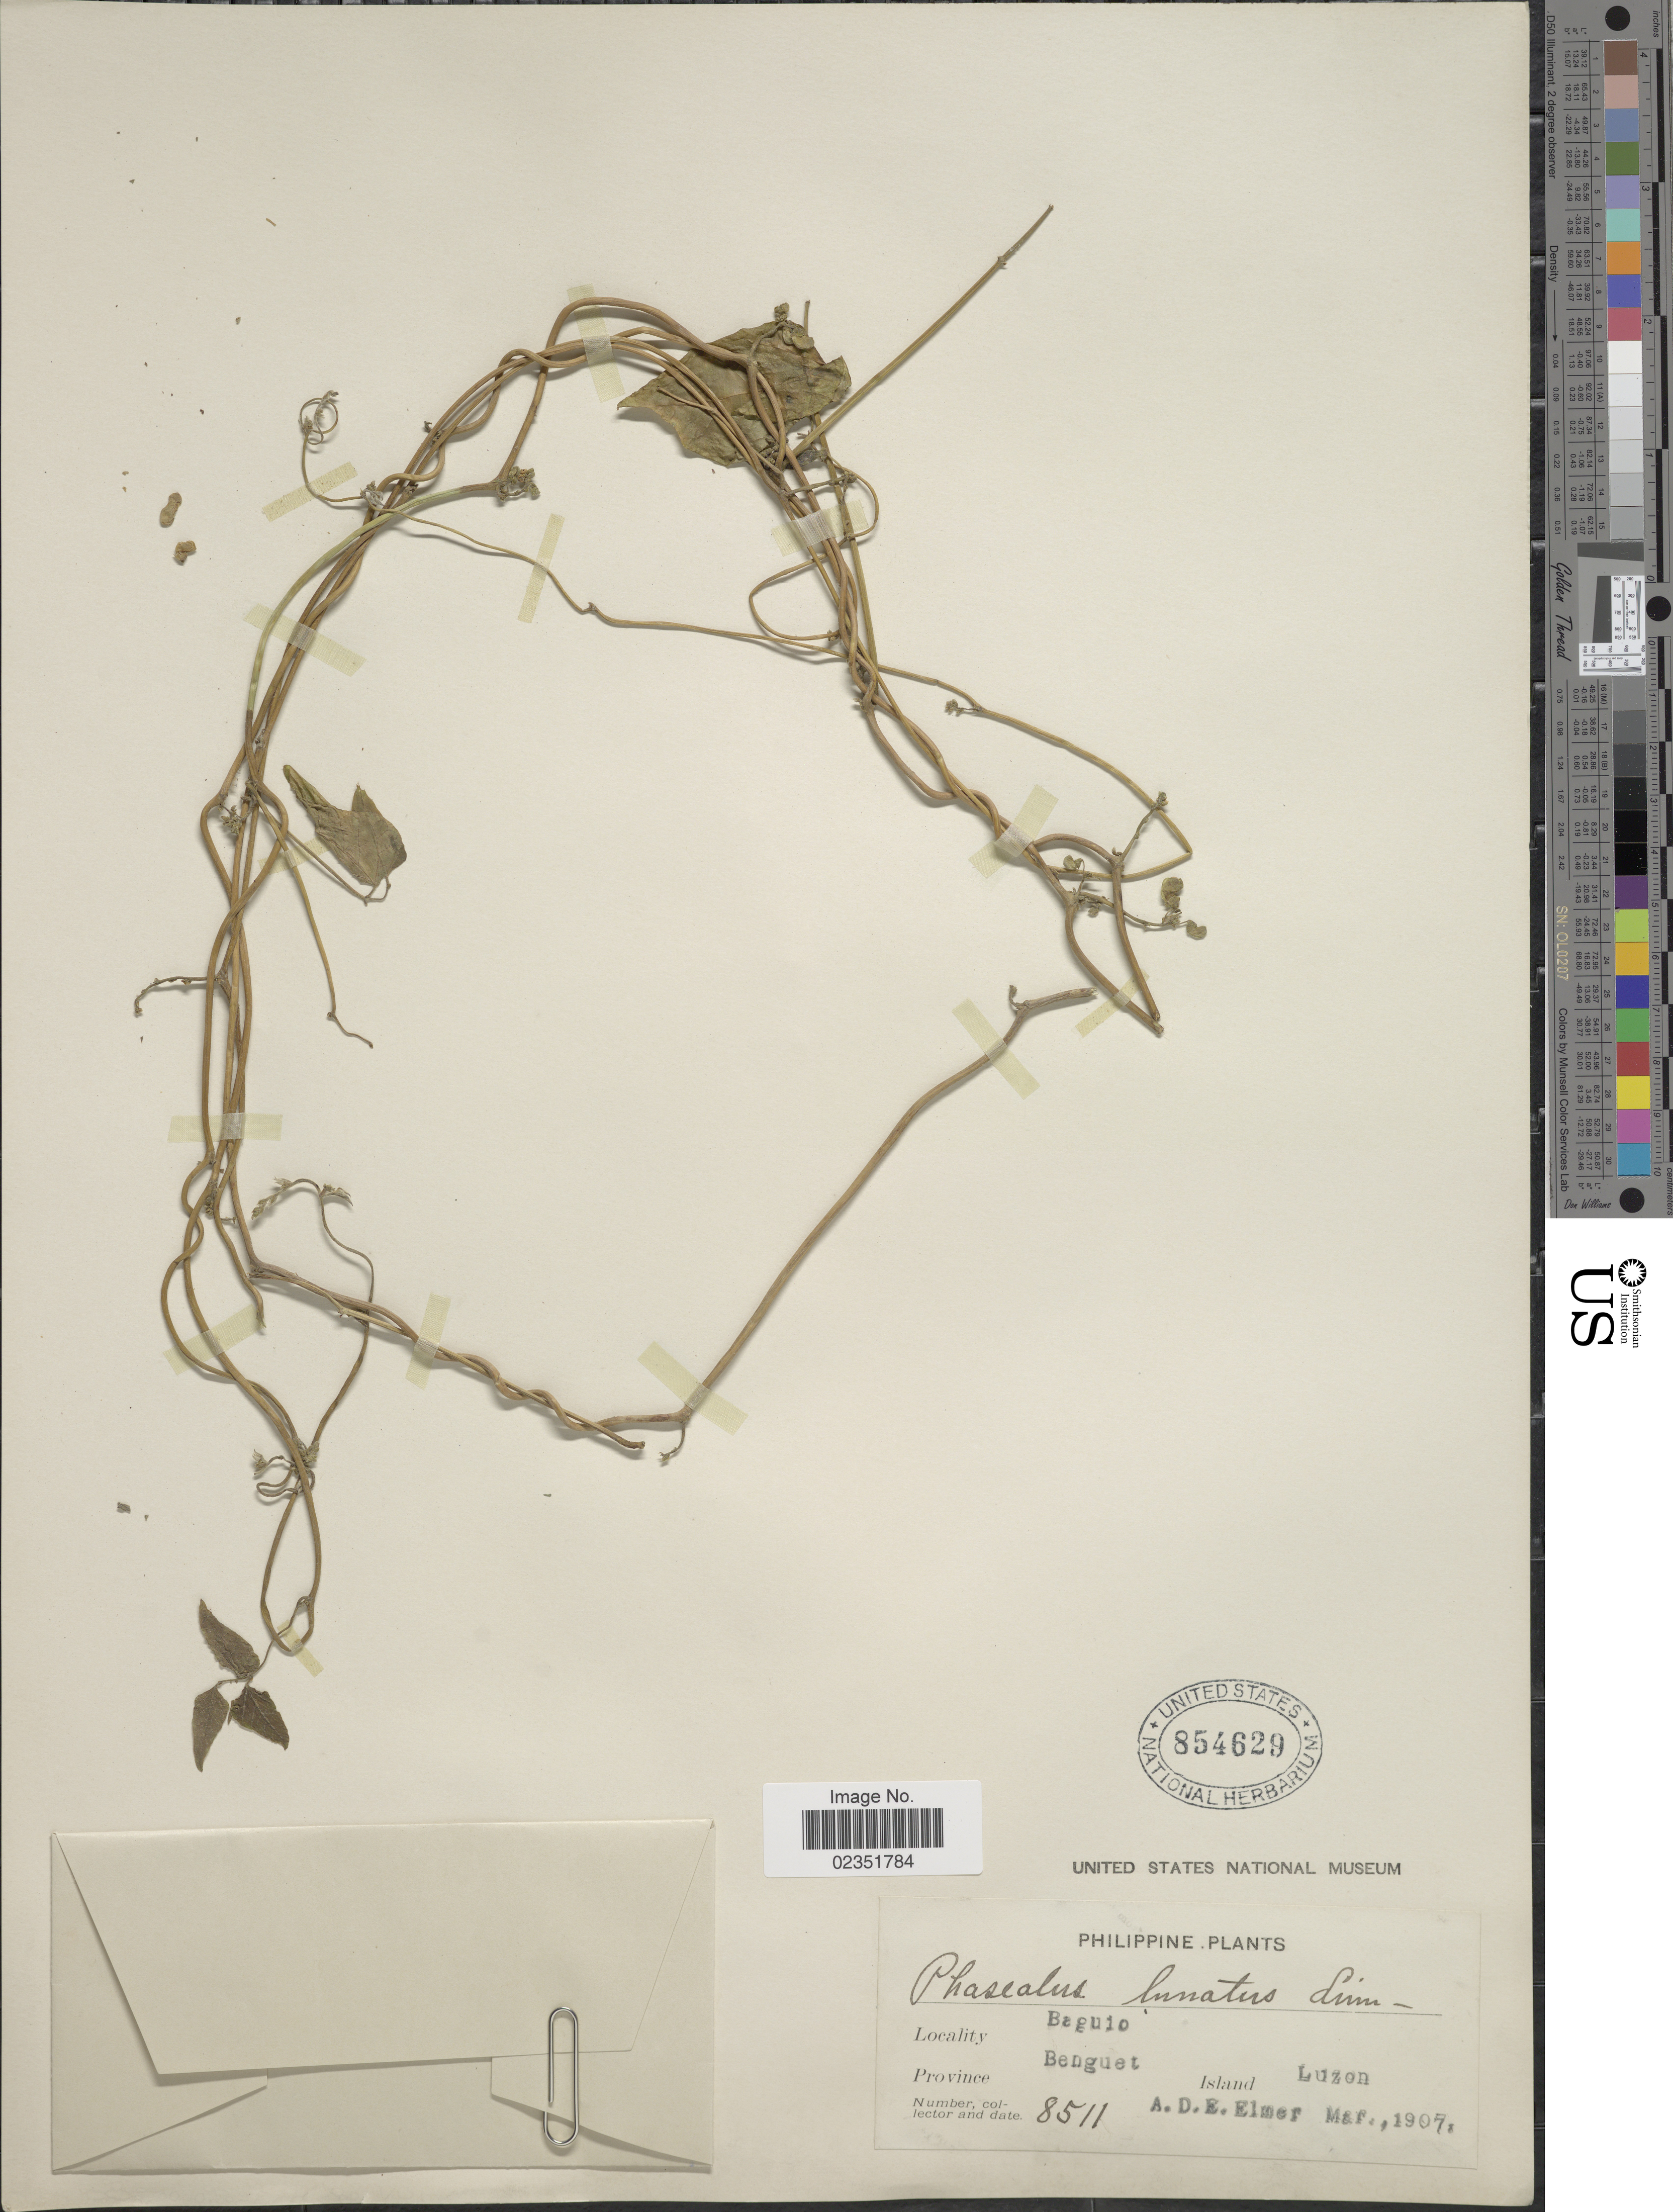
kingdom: Plantae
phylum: Tracheophyta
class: Magnoliopsida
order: Fabales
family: Fabaceae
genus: Phaseolus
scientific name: Phaseolus lunatus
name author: L.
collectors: A. D. E. Elmer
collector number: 8511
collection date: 1907-03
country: Philippines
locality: Baguio, Province Benguet Island Luzon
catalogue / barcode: US 854629